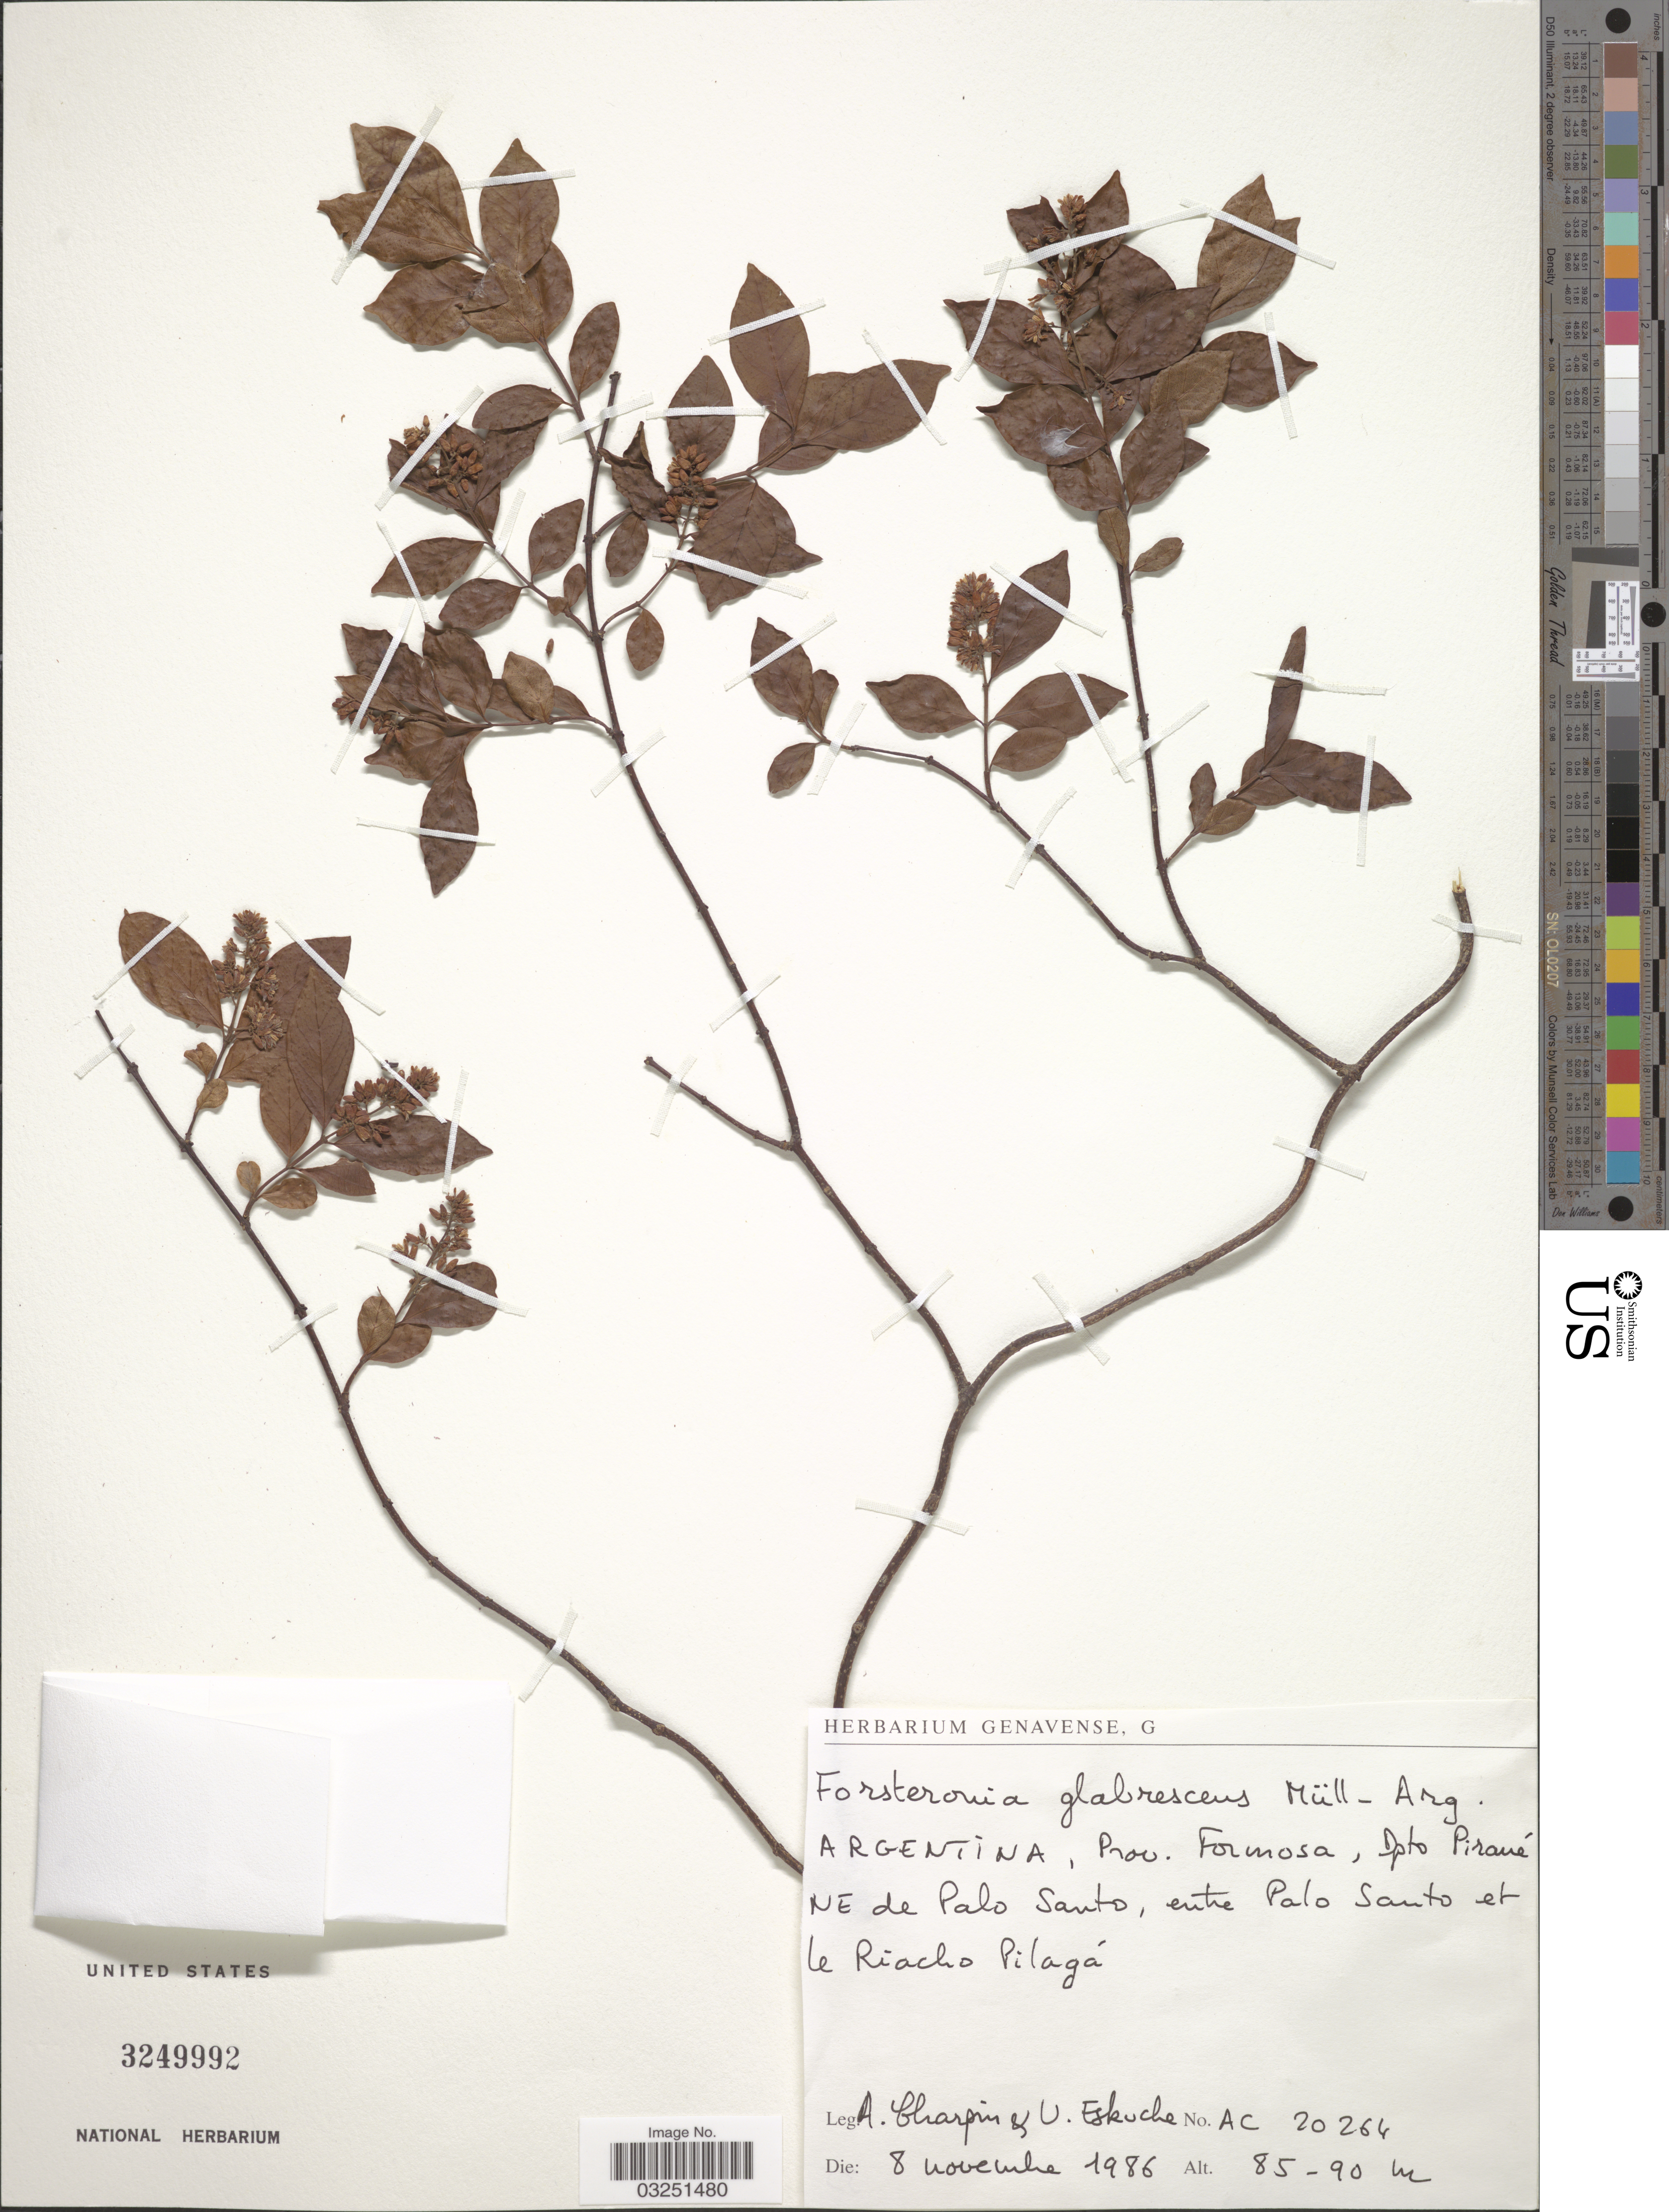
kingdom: Plantae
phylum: Tracheophyta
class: Magnoliopsida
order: Gentianales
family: Apocynaceae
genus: Forsteronia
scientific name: Forsteronia glabrescens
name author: Müll. Arg.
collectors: A. Charpin & U. Eskuche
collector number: AC20264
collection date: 1986-11-08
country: Argentina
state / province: Formosa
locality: Prov. Formosa, Dpto Pirané. NE de Palo Santo, entre Palo Santo et le Riacho Pilagá.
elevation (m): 85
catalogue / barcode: US 3249992